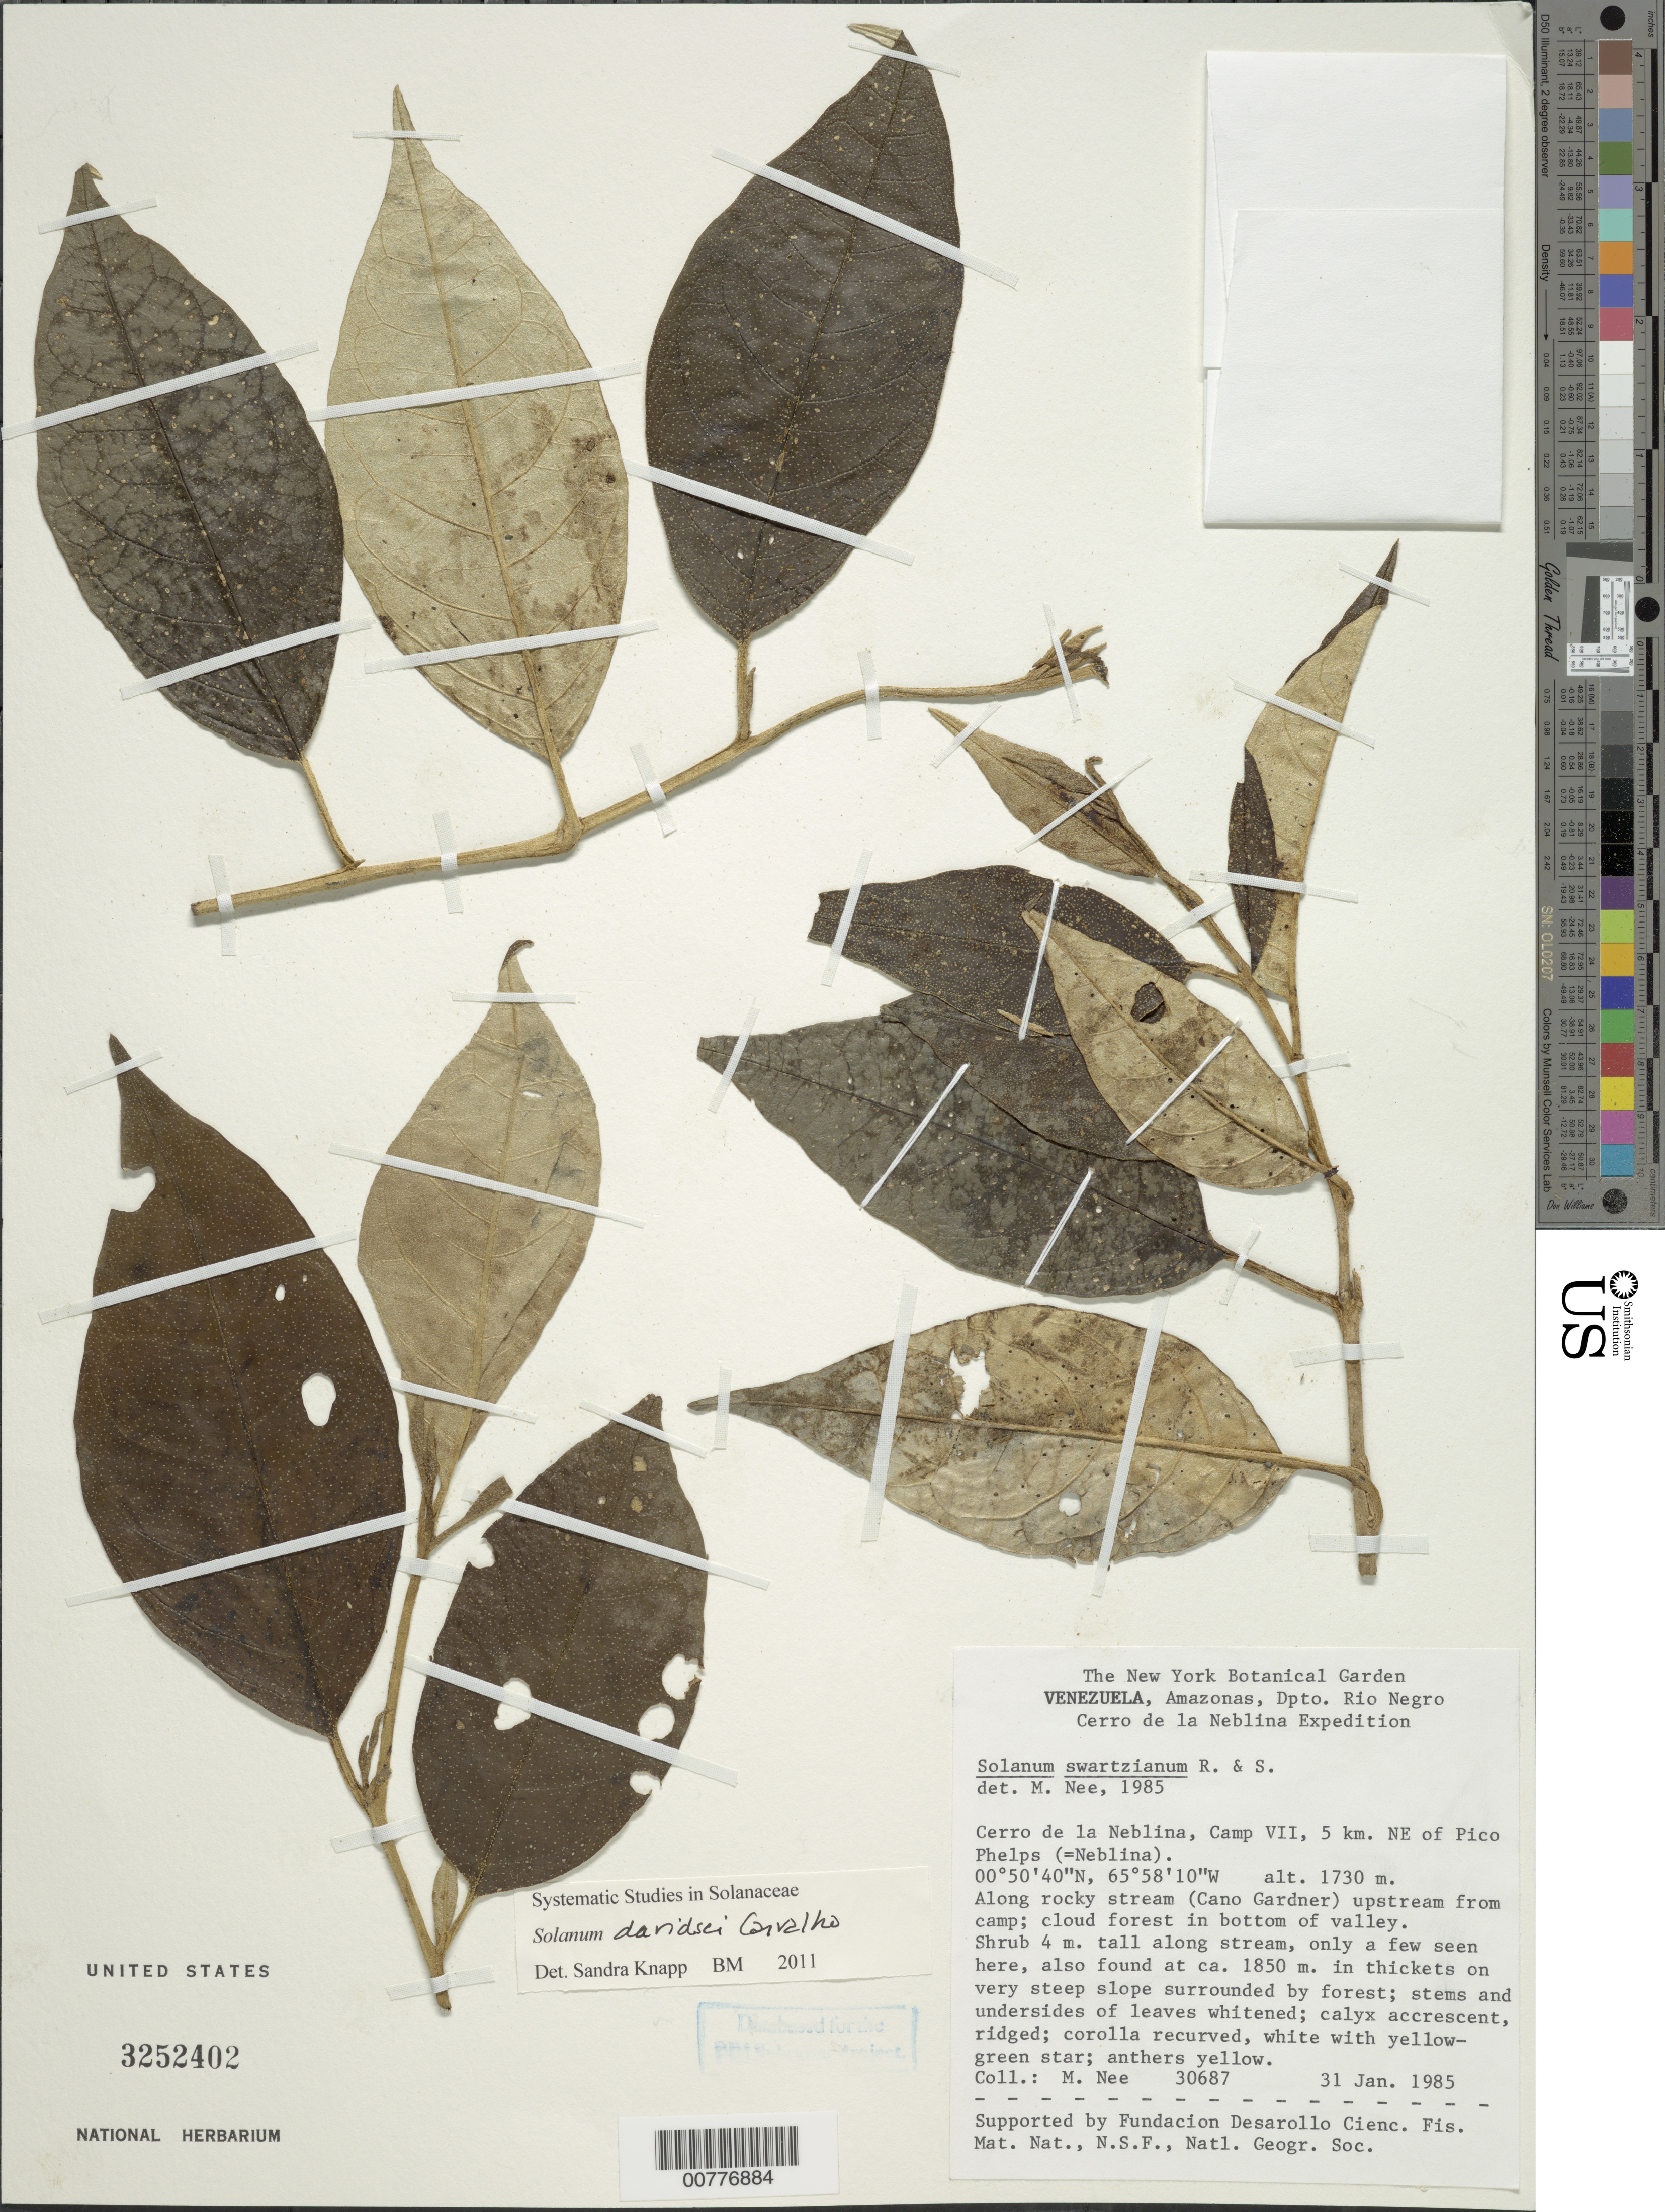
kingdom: Plantae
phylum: Tracheophyta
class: Magnoliopsida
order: Solanales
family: Solanaceae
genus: Solanum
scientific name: Solanum davidsei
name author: Carvalho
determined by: Knapp, S. D.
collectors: M. Nee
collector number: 30687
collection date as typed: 1 Jan 1985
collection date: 1985-01-01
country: Venezuela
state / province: Amazonas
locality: Dpto. Río Negro, Cerro de la Neblina, Camp VII, 5 km NE of Pico Phelps, Cano Gardner, upstream from camp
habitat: Along rocky stream; cloud forest in bottom of valley. Only a few seen here; also found at 1850 m in thickets on very steep slope surrounded by forest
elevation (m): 1730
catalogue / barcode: US 3252402